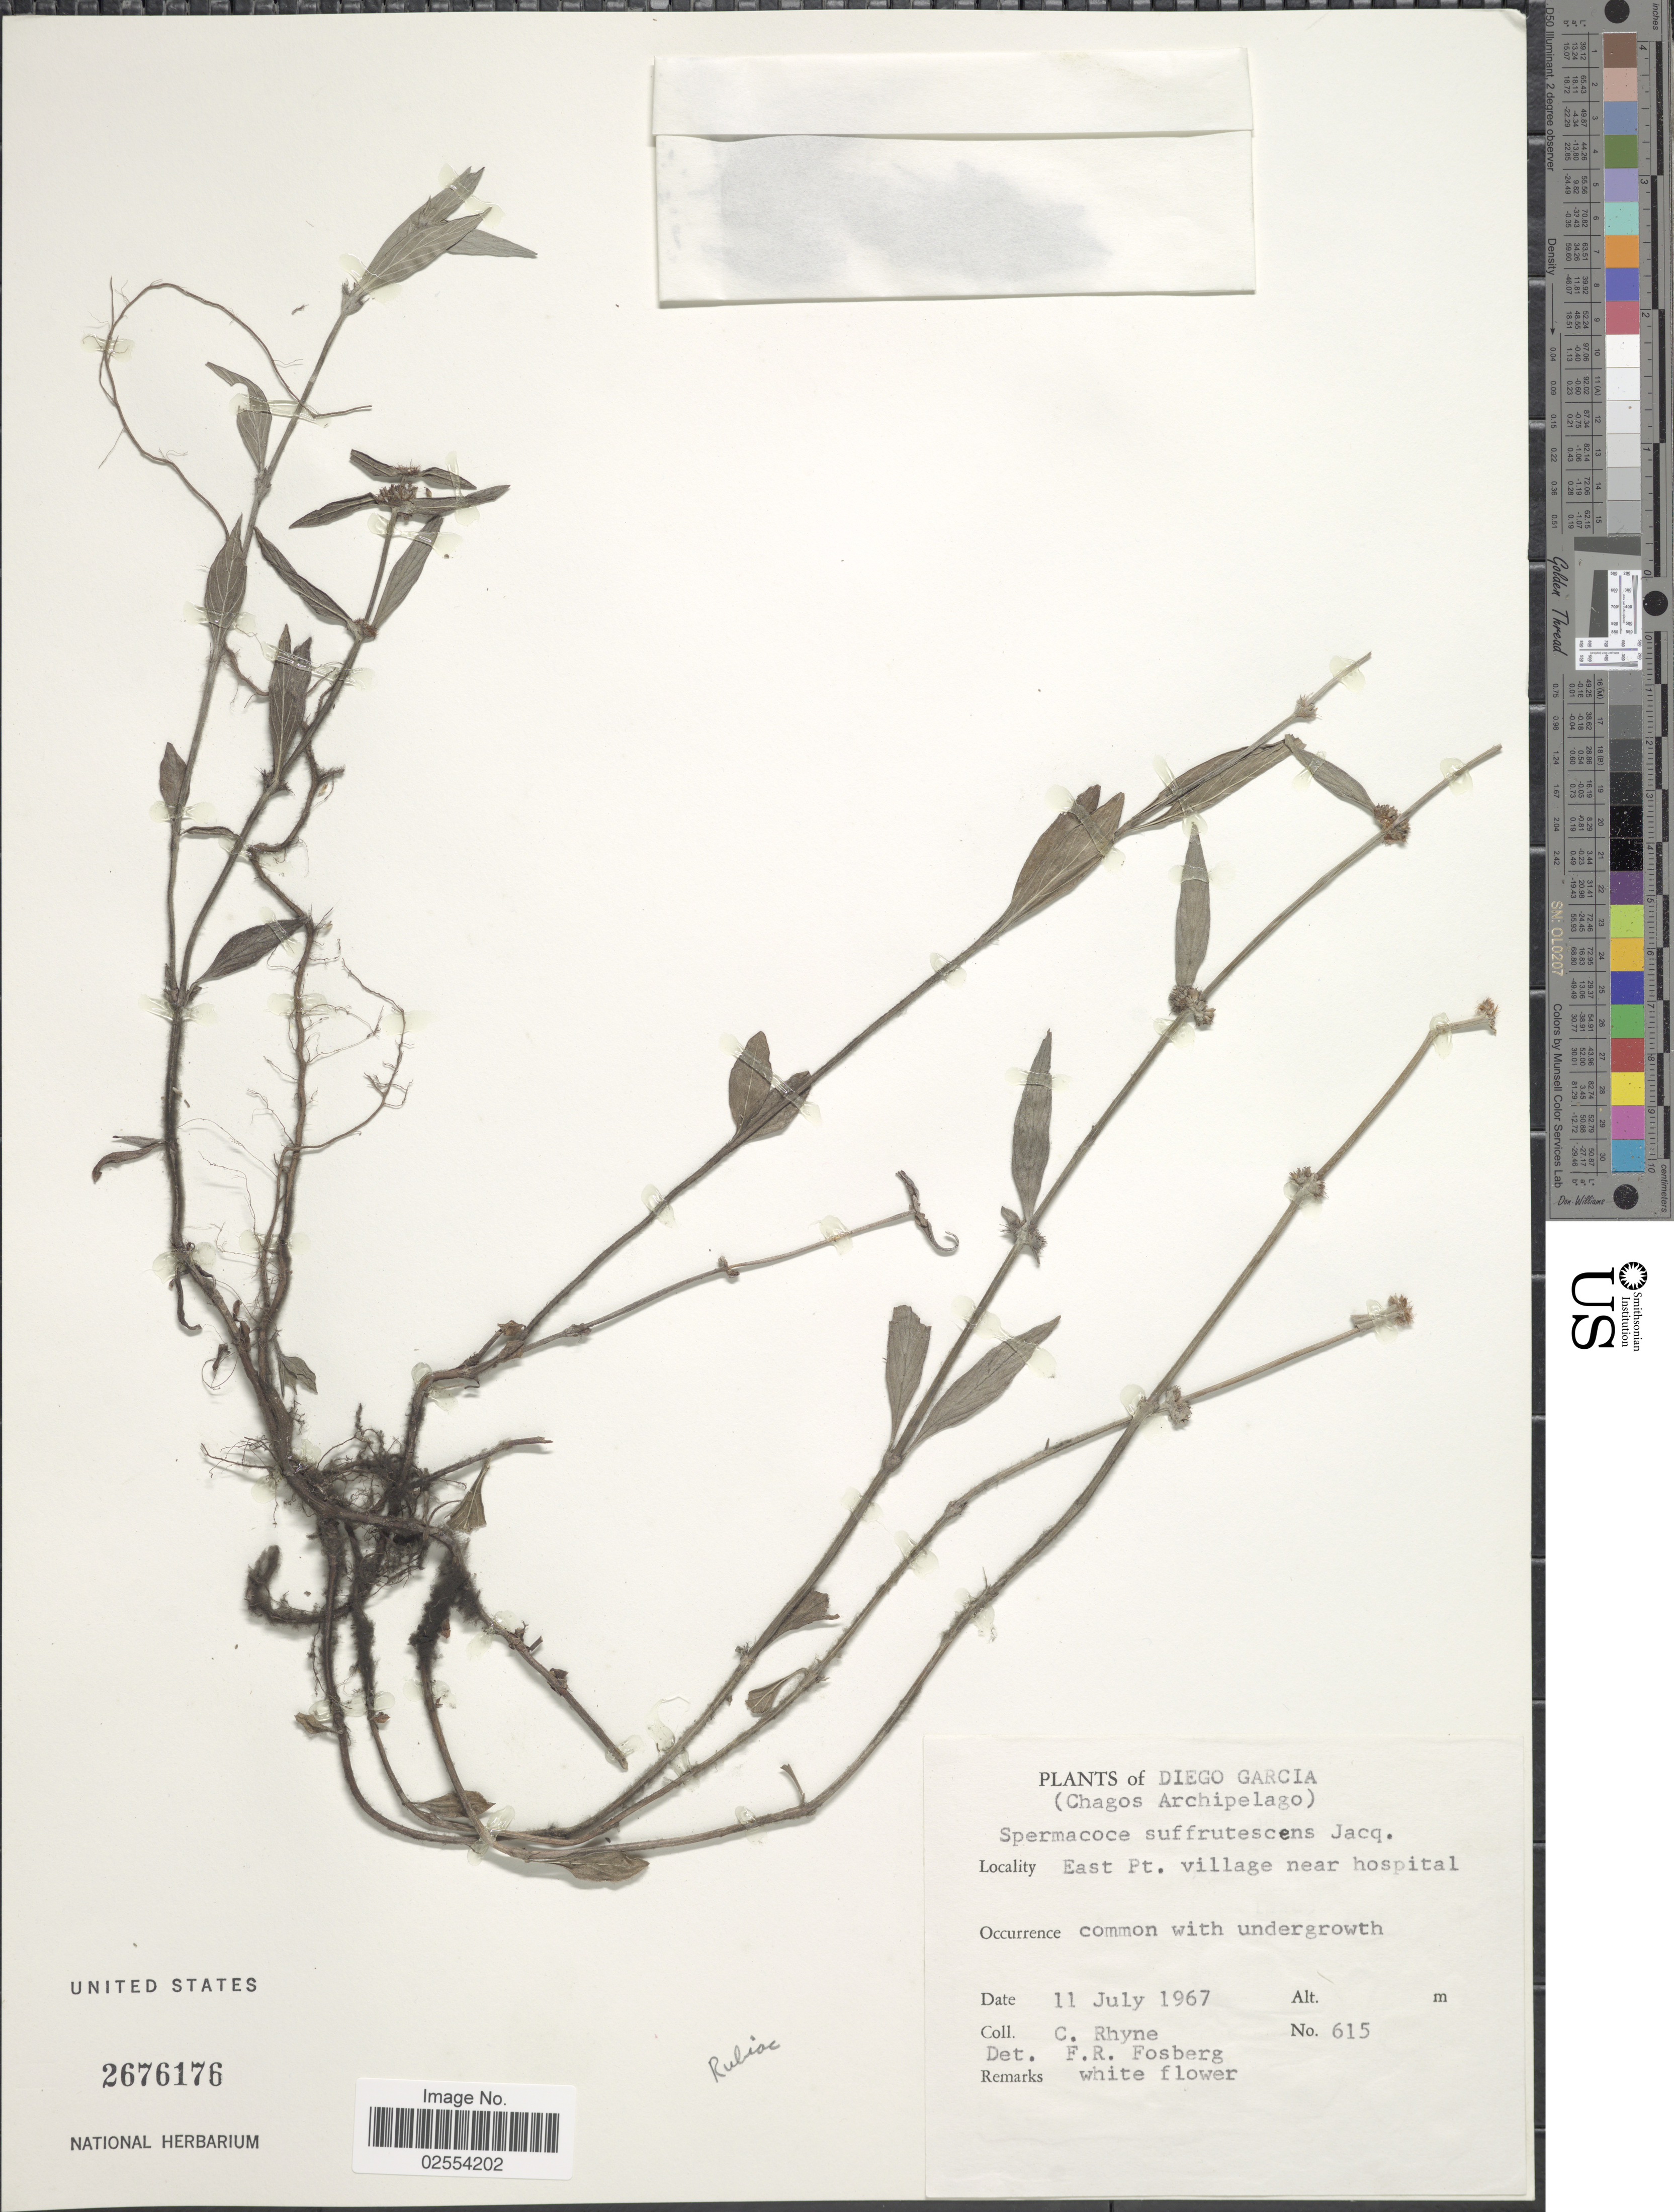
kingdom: Plantae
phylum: Tracheophyta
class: Magnoliopsida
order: Gentianales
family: Rubiaceae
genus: Spermacoce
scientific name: Spermacoce assurgens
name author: Ruiz & Pav.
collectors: C. Rhyne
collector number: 615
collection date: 1967-07-11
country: British Indian Ocean Territory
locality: Diego Garcia (Chagos Archipelago), East Pt. village near hospital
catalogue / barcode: US 2676176